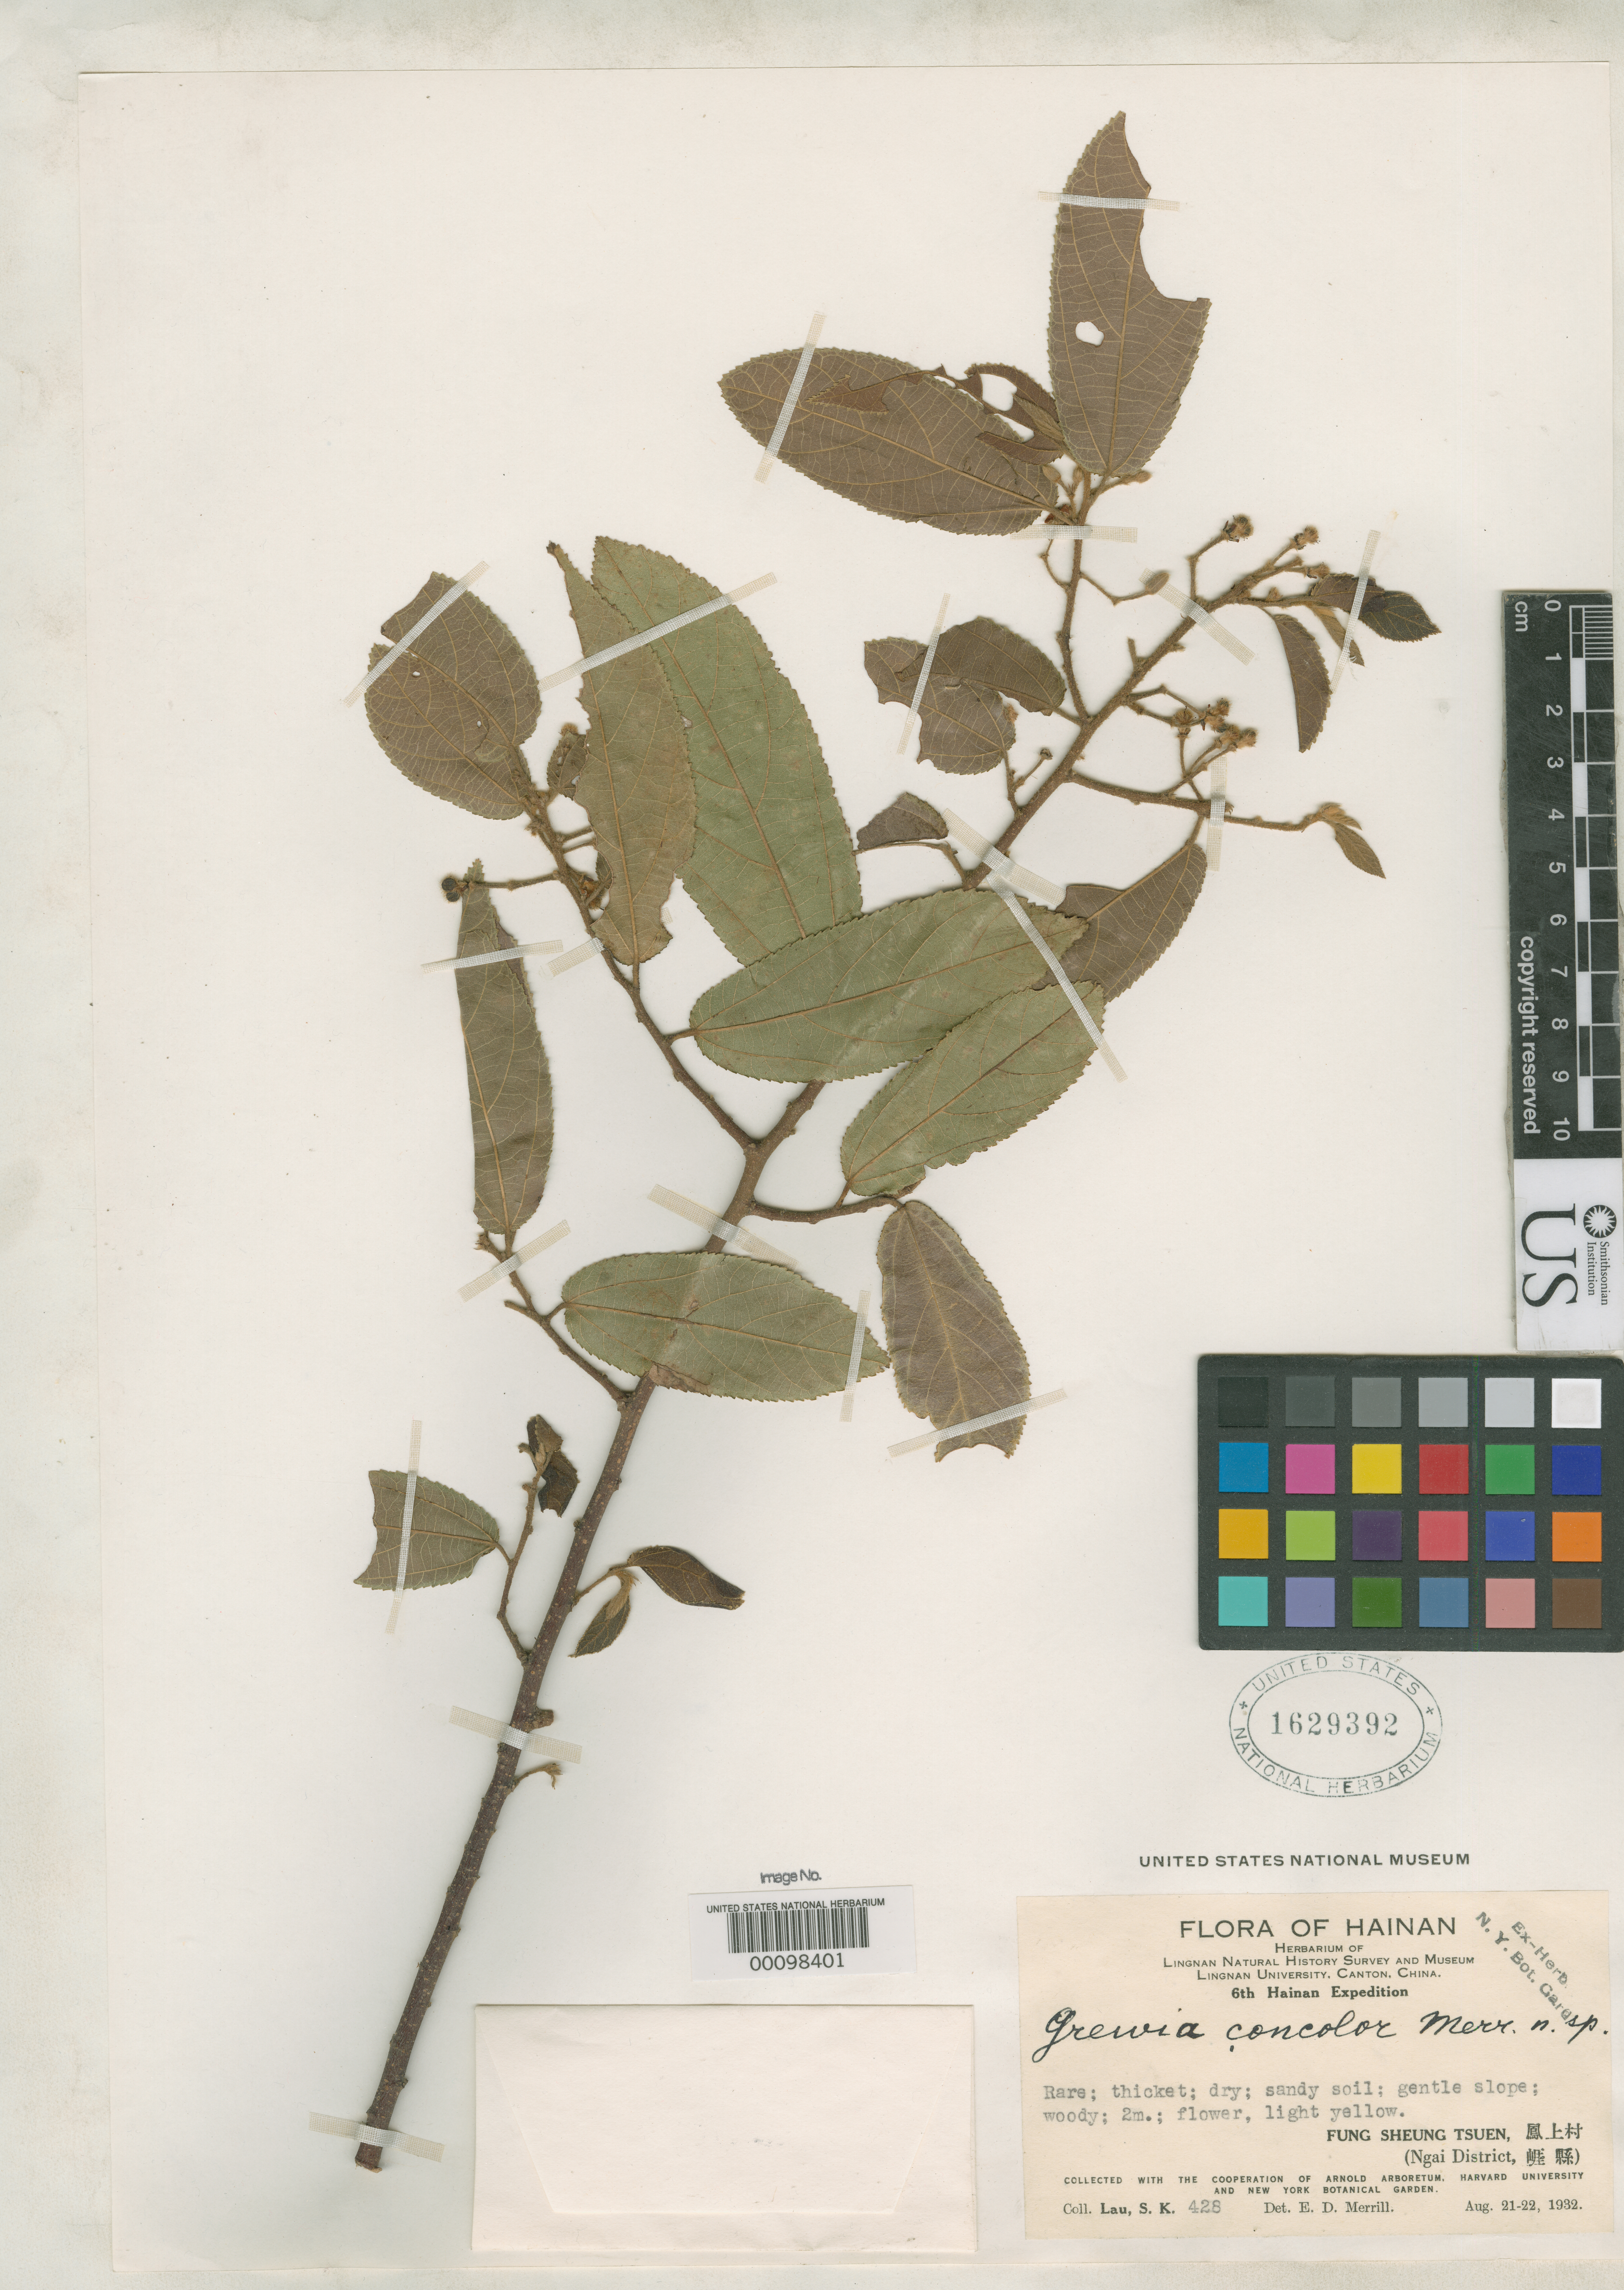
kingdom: Plantae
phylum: Tracheophyta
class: Magnoliopsida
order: Malvales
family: Malvaceae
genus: Grewia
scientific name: Grewia concolor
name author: Merr.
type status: Isotype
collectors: S. K. Lau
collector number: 428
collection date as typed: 21 Aug 1932 to 22 Aug 1932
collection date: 1932-08-21/1932-08-22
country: China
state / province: Hainan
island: Hainan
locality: Ngai Dist., Fung Sheung Tsuen.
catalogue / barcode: US 1629392